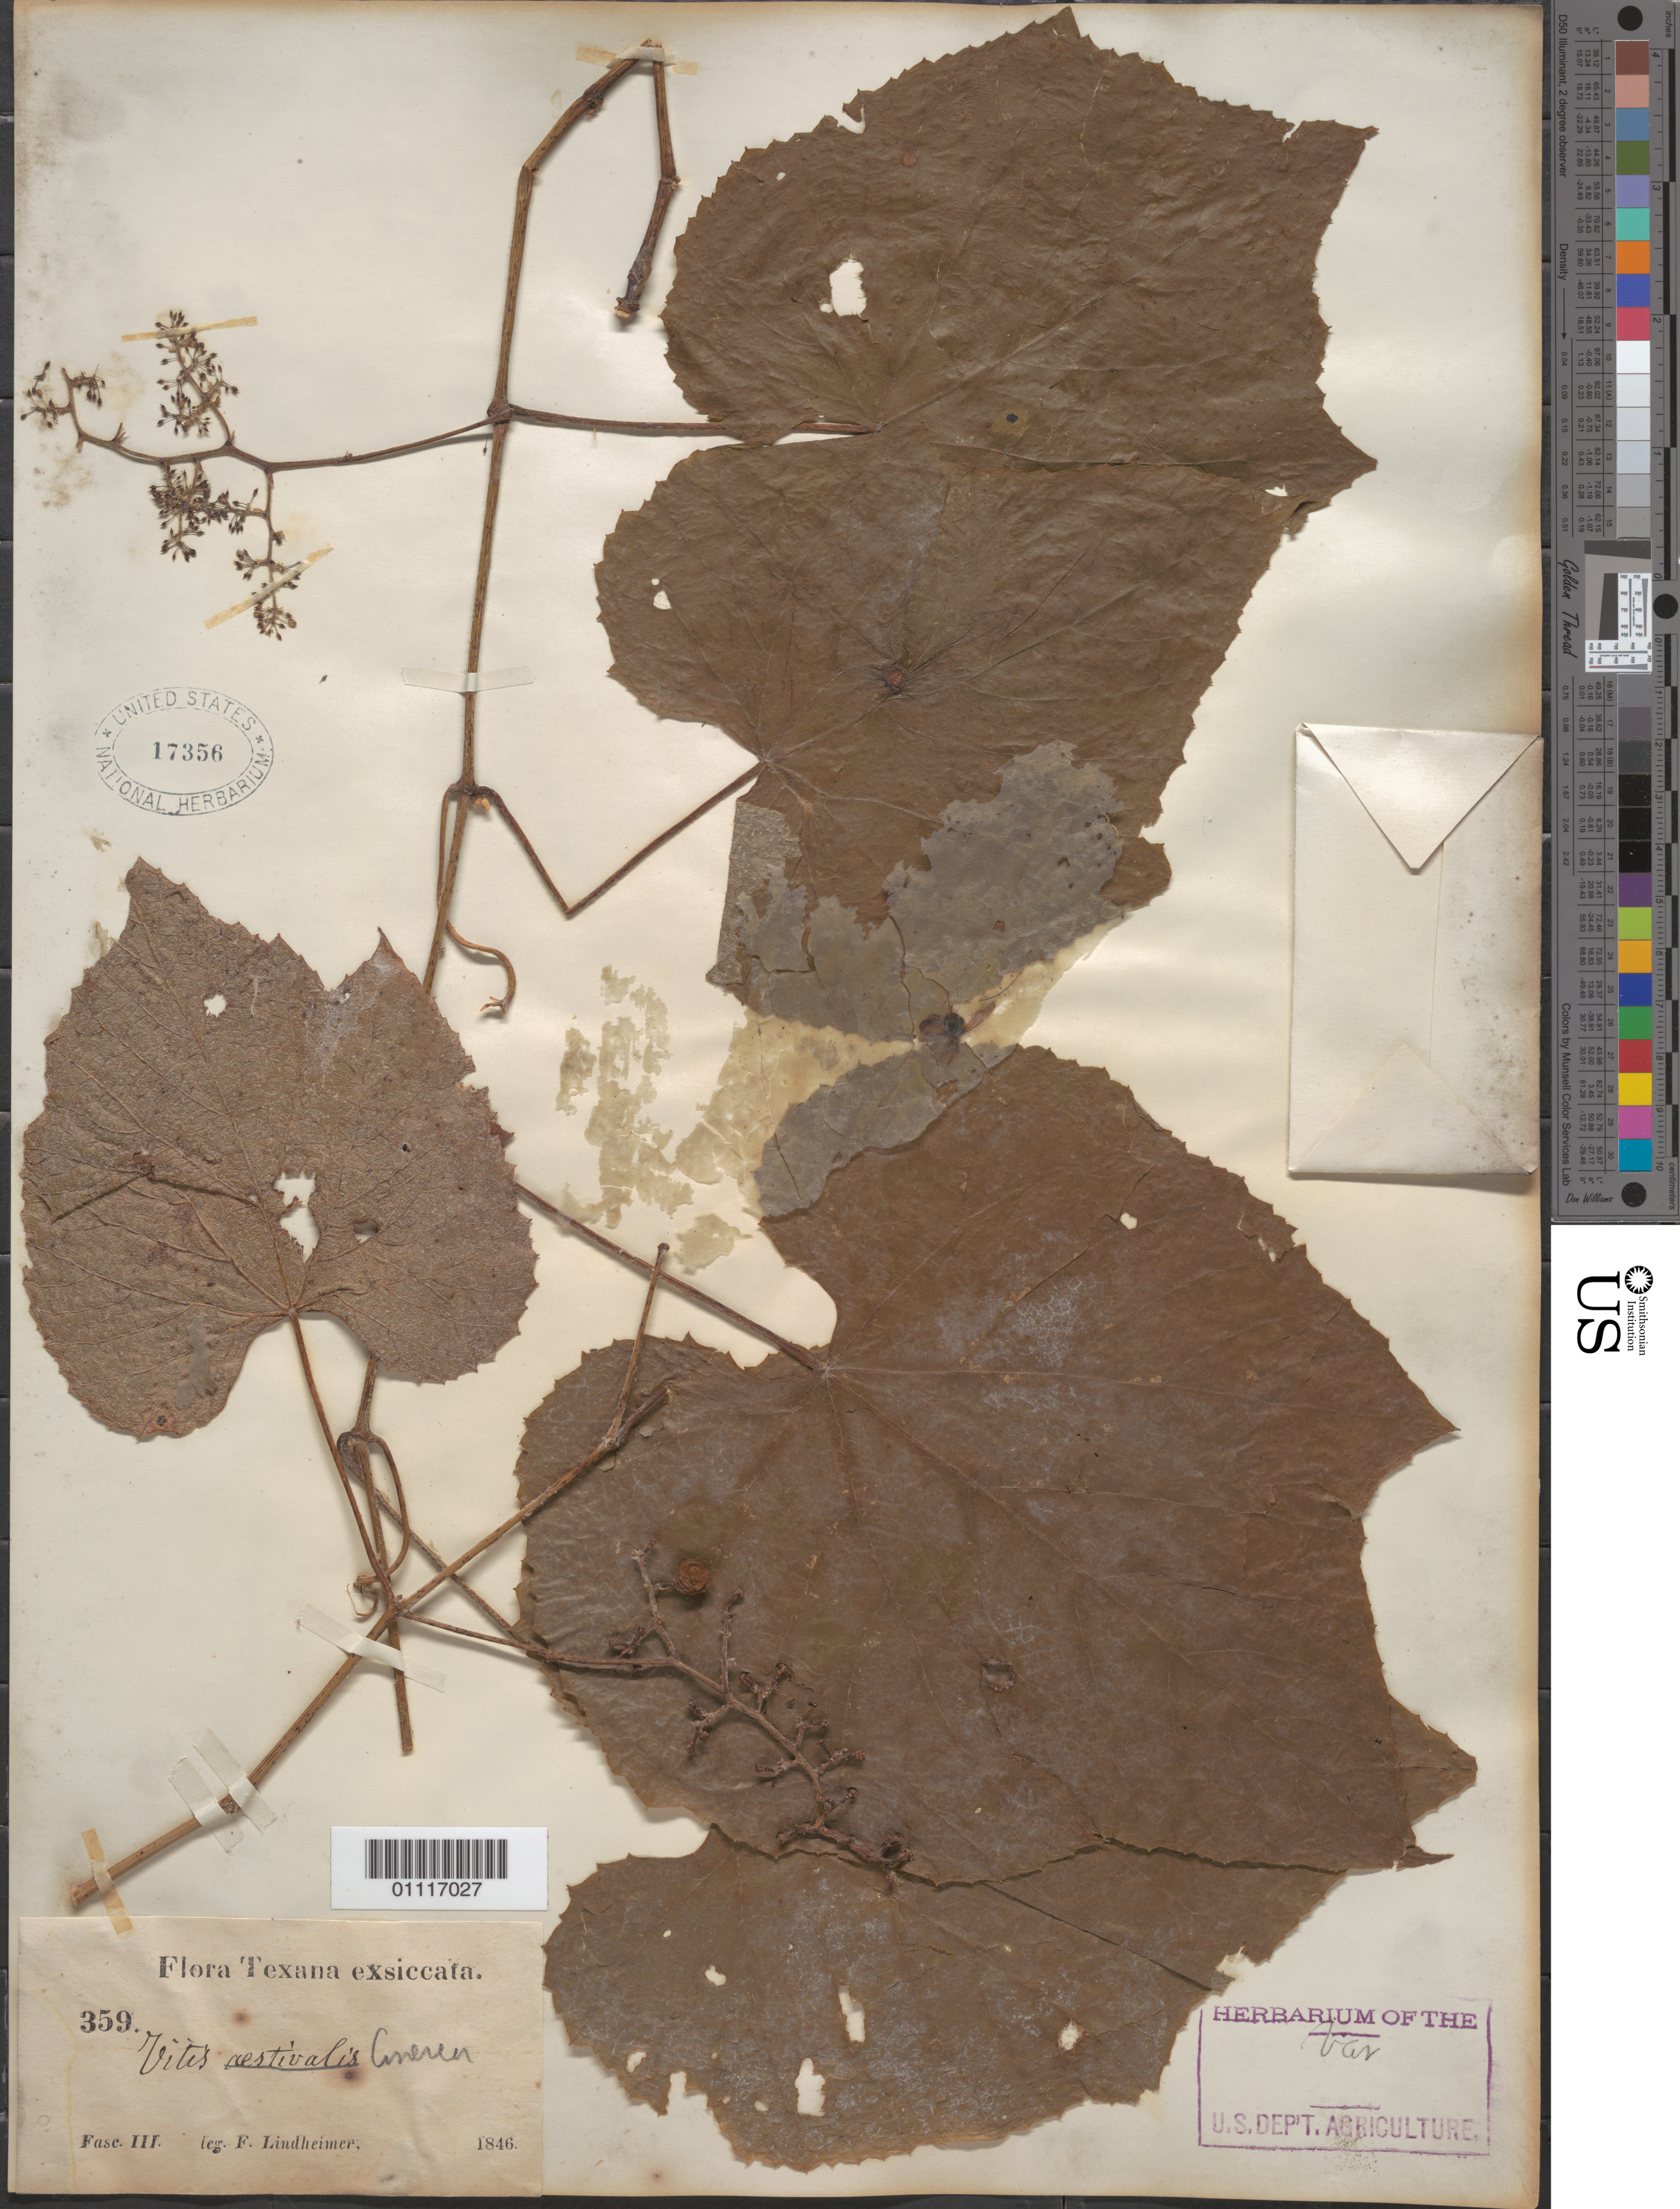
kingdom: Plantae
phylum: Tracheophyta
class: Magnoliopsida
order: Vitales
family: Vitaceae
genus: Vitis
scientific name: Vitis cinerea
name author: (Engelm.) Millardet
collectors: F. Lindheimer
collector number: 359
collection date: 1846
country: United States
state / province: Texas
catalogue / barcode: US 17356